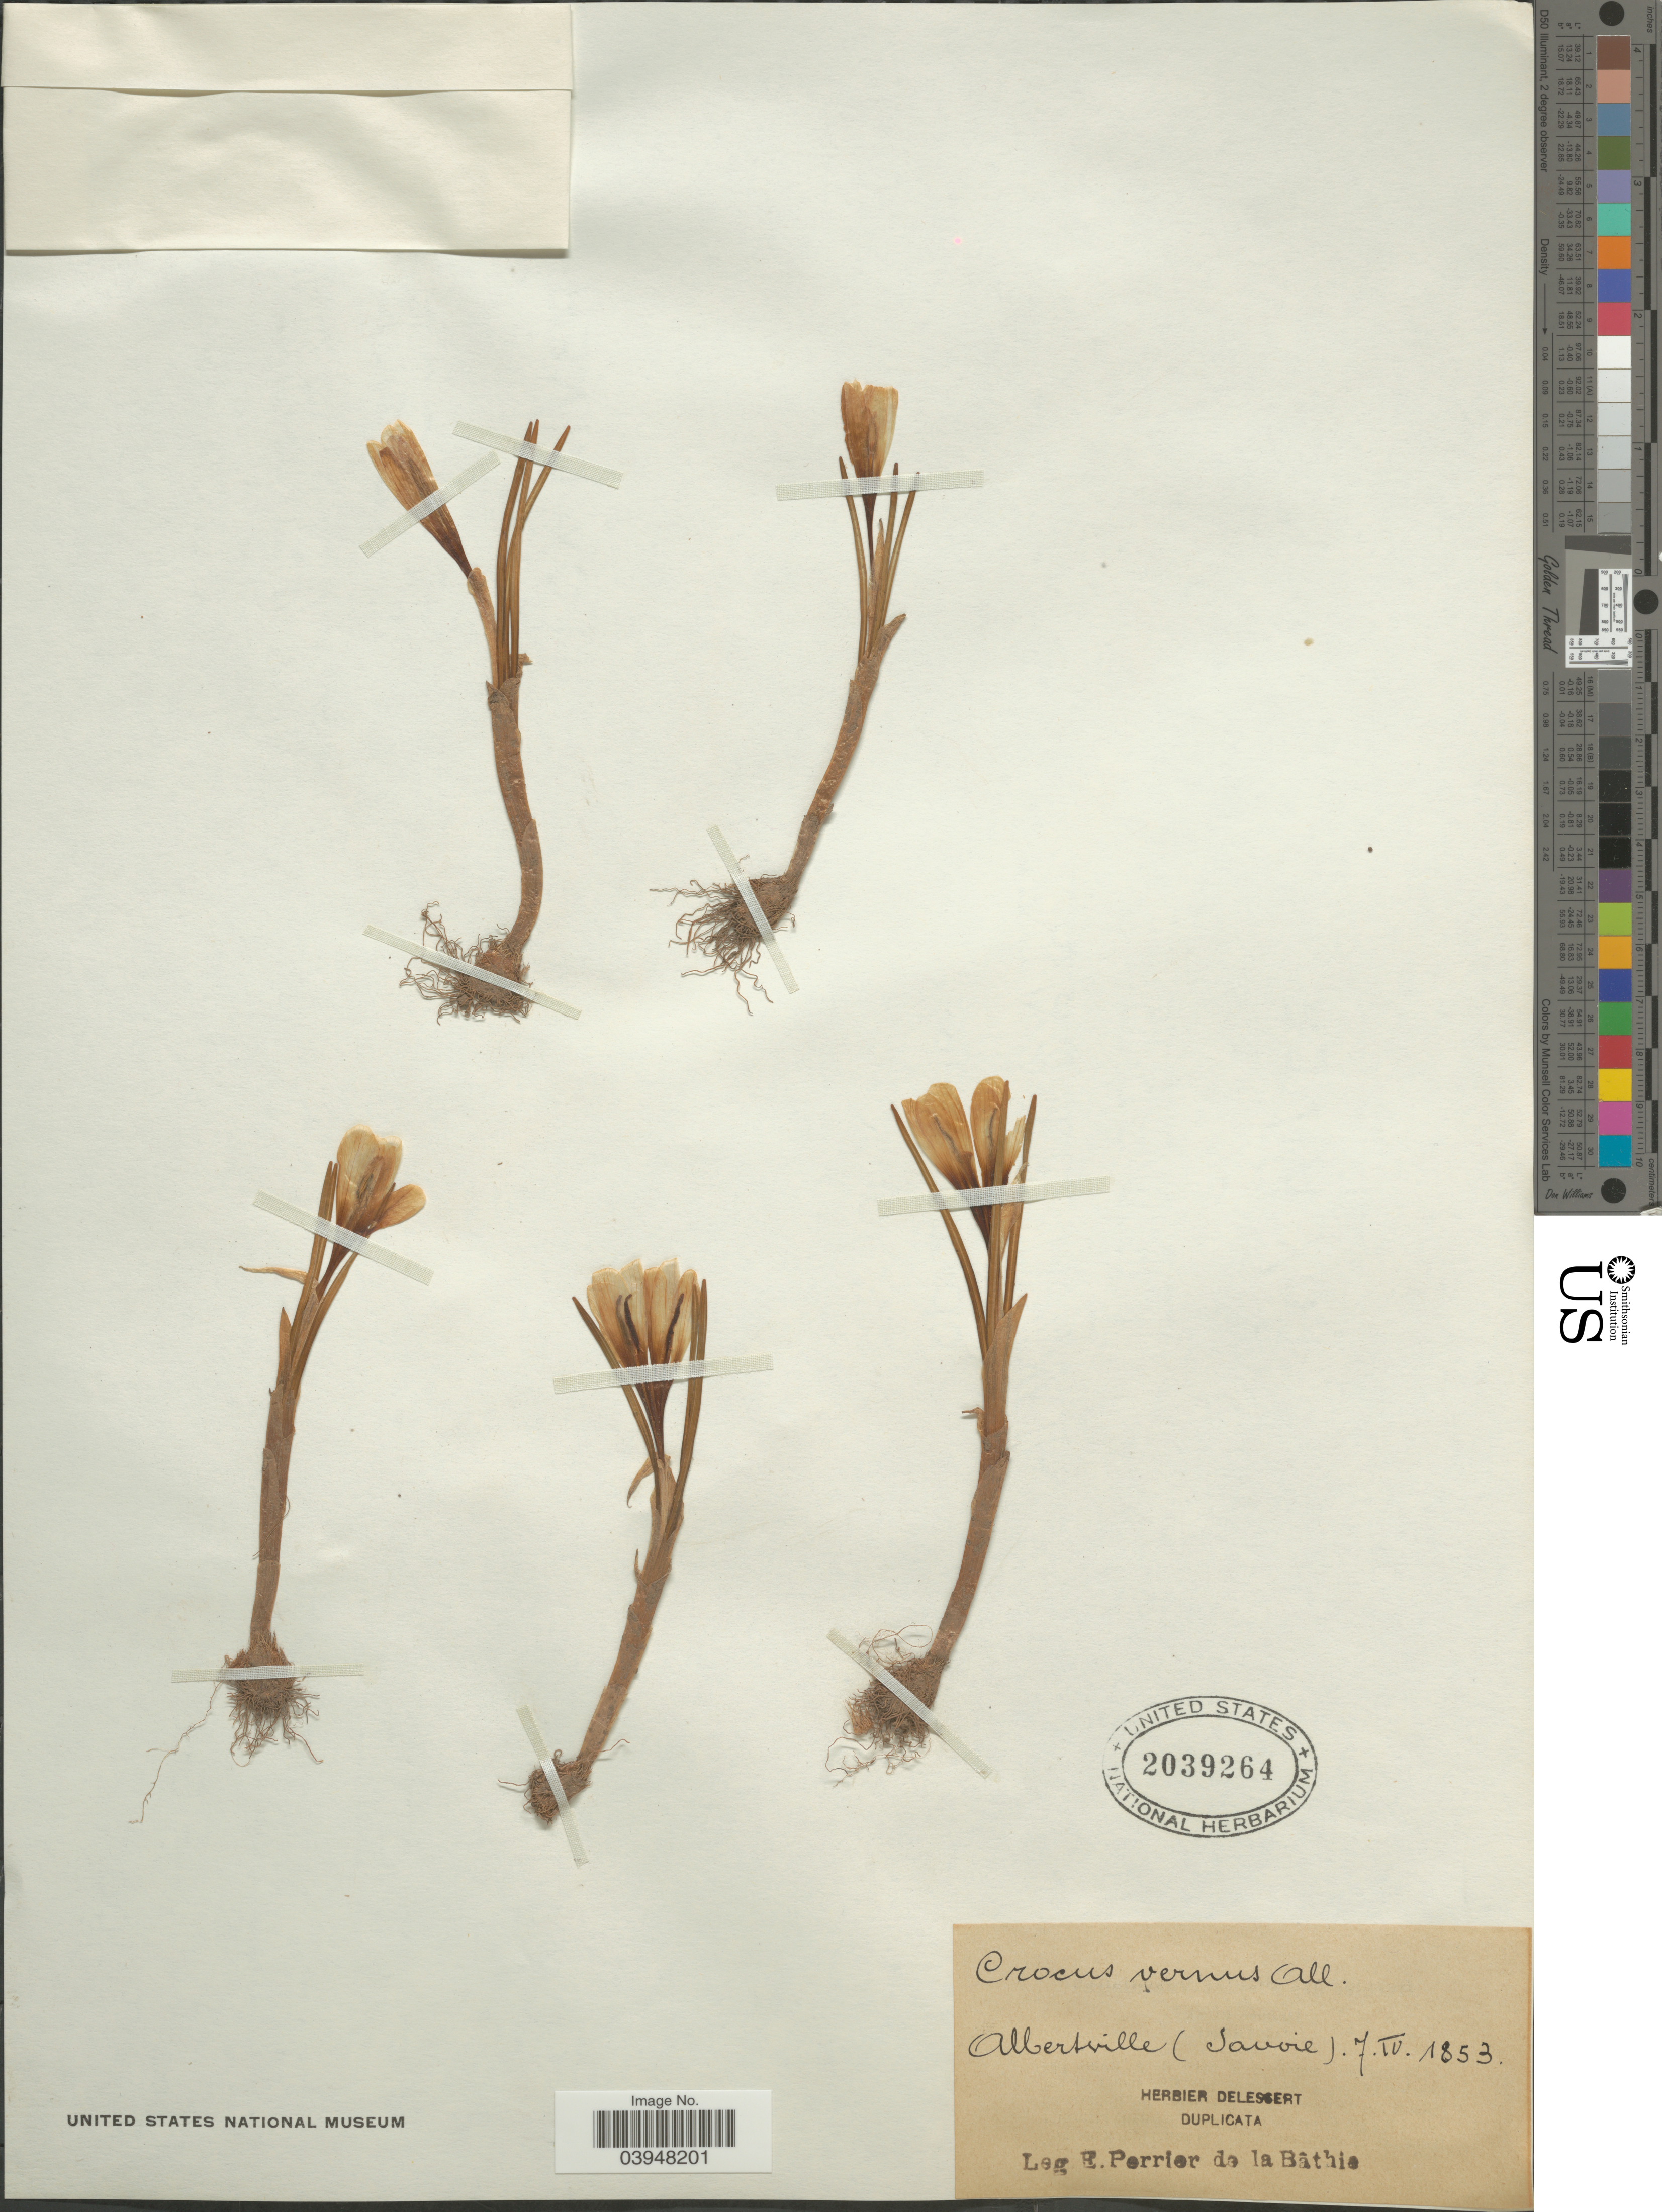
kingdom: Plantae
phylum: Tracheophyta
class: Liliopsida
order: Asparagales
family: Iridaceae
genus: Crocus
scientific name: Crocus vernus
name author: Hill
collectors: E. Perrier de la Bâthie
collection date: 1853-04-07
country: France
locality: Albertville (Savoie).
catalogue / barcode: US 2039264